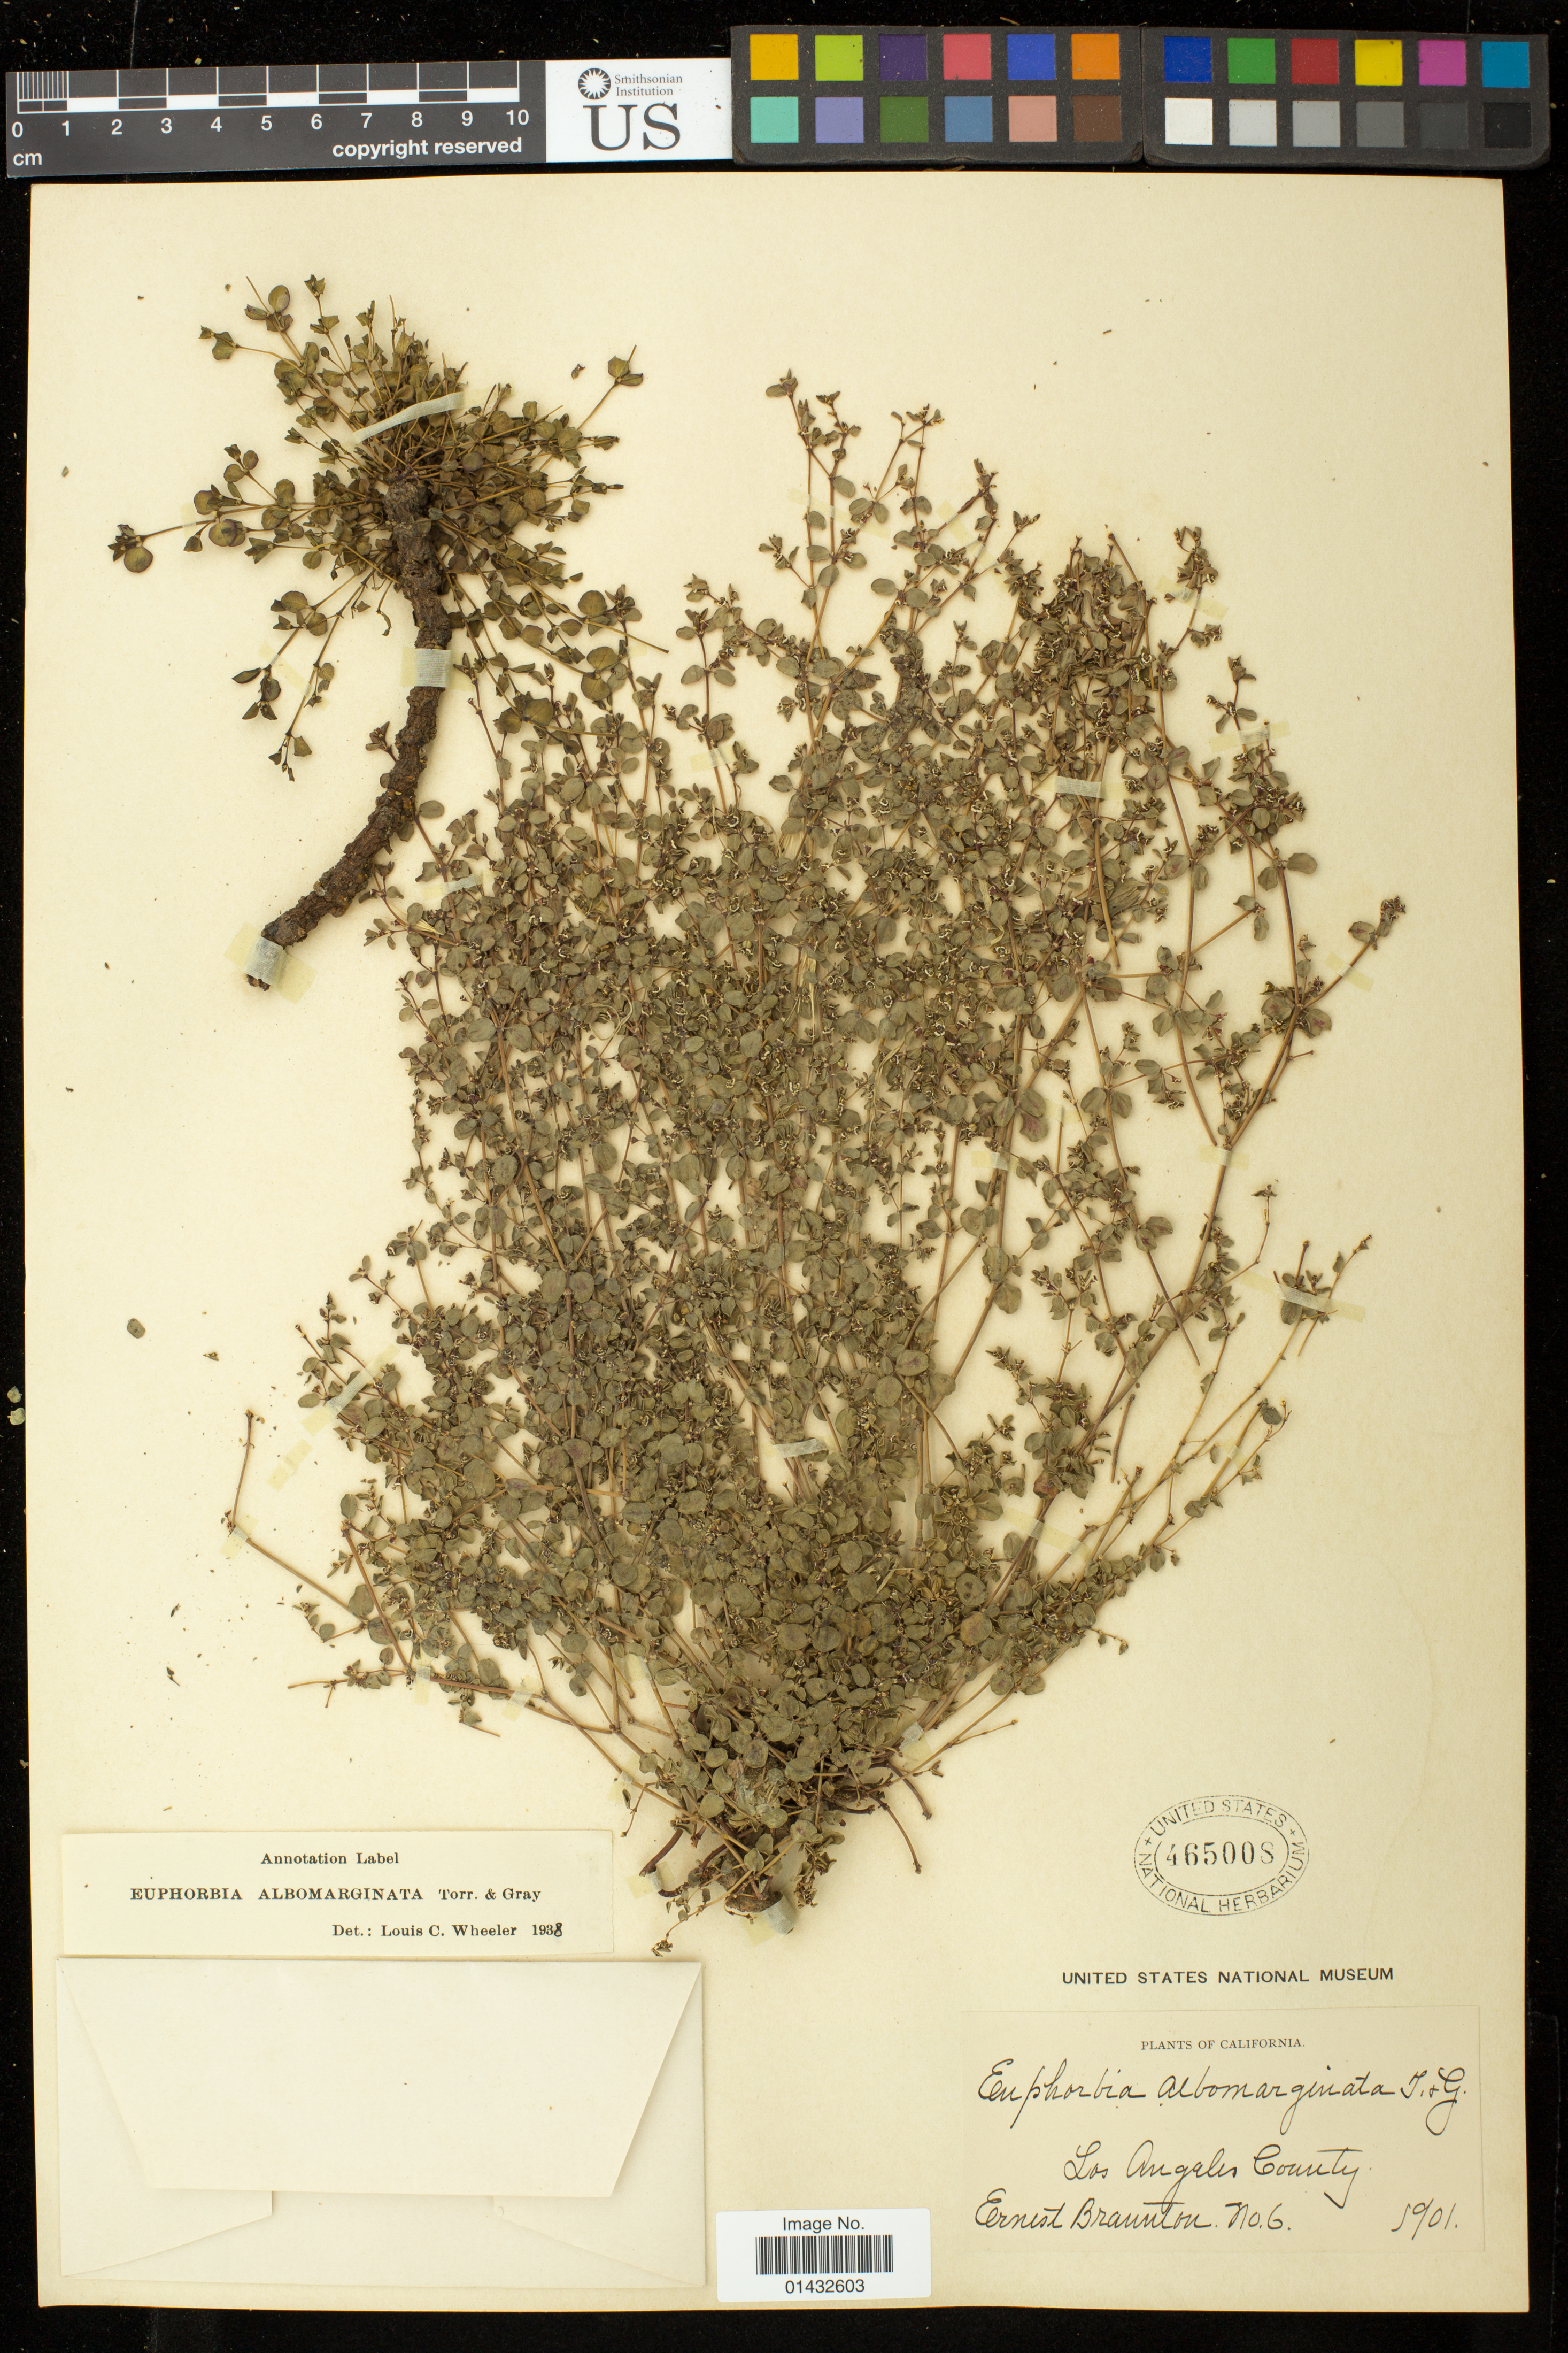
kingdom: Plantae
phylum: Tracheophyta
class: Magnoliopsida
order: Malpighiales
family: Euphorbiaceae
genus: Euphorbia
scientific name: Euphorbia albomarginata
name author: Torr. & A. Gray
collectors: E. Braunton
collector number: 6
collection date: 1901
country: United States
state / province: California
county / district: Los Angeles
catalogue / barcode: US 465008